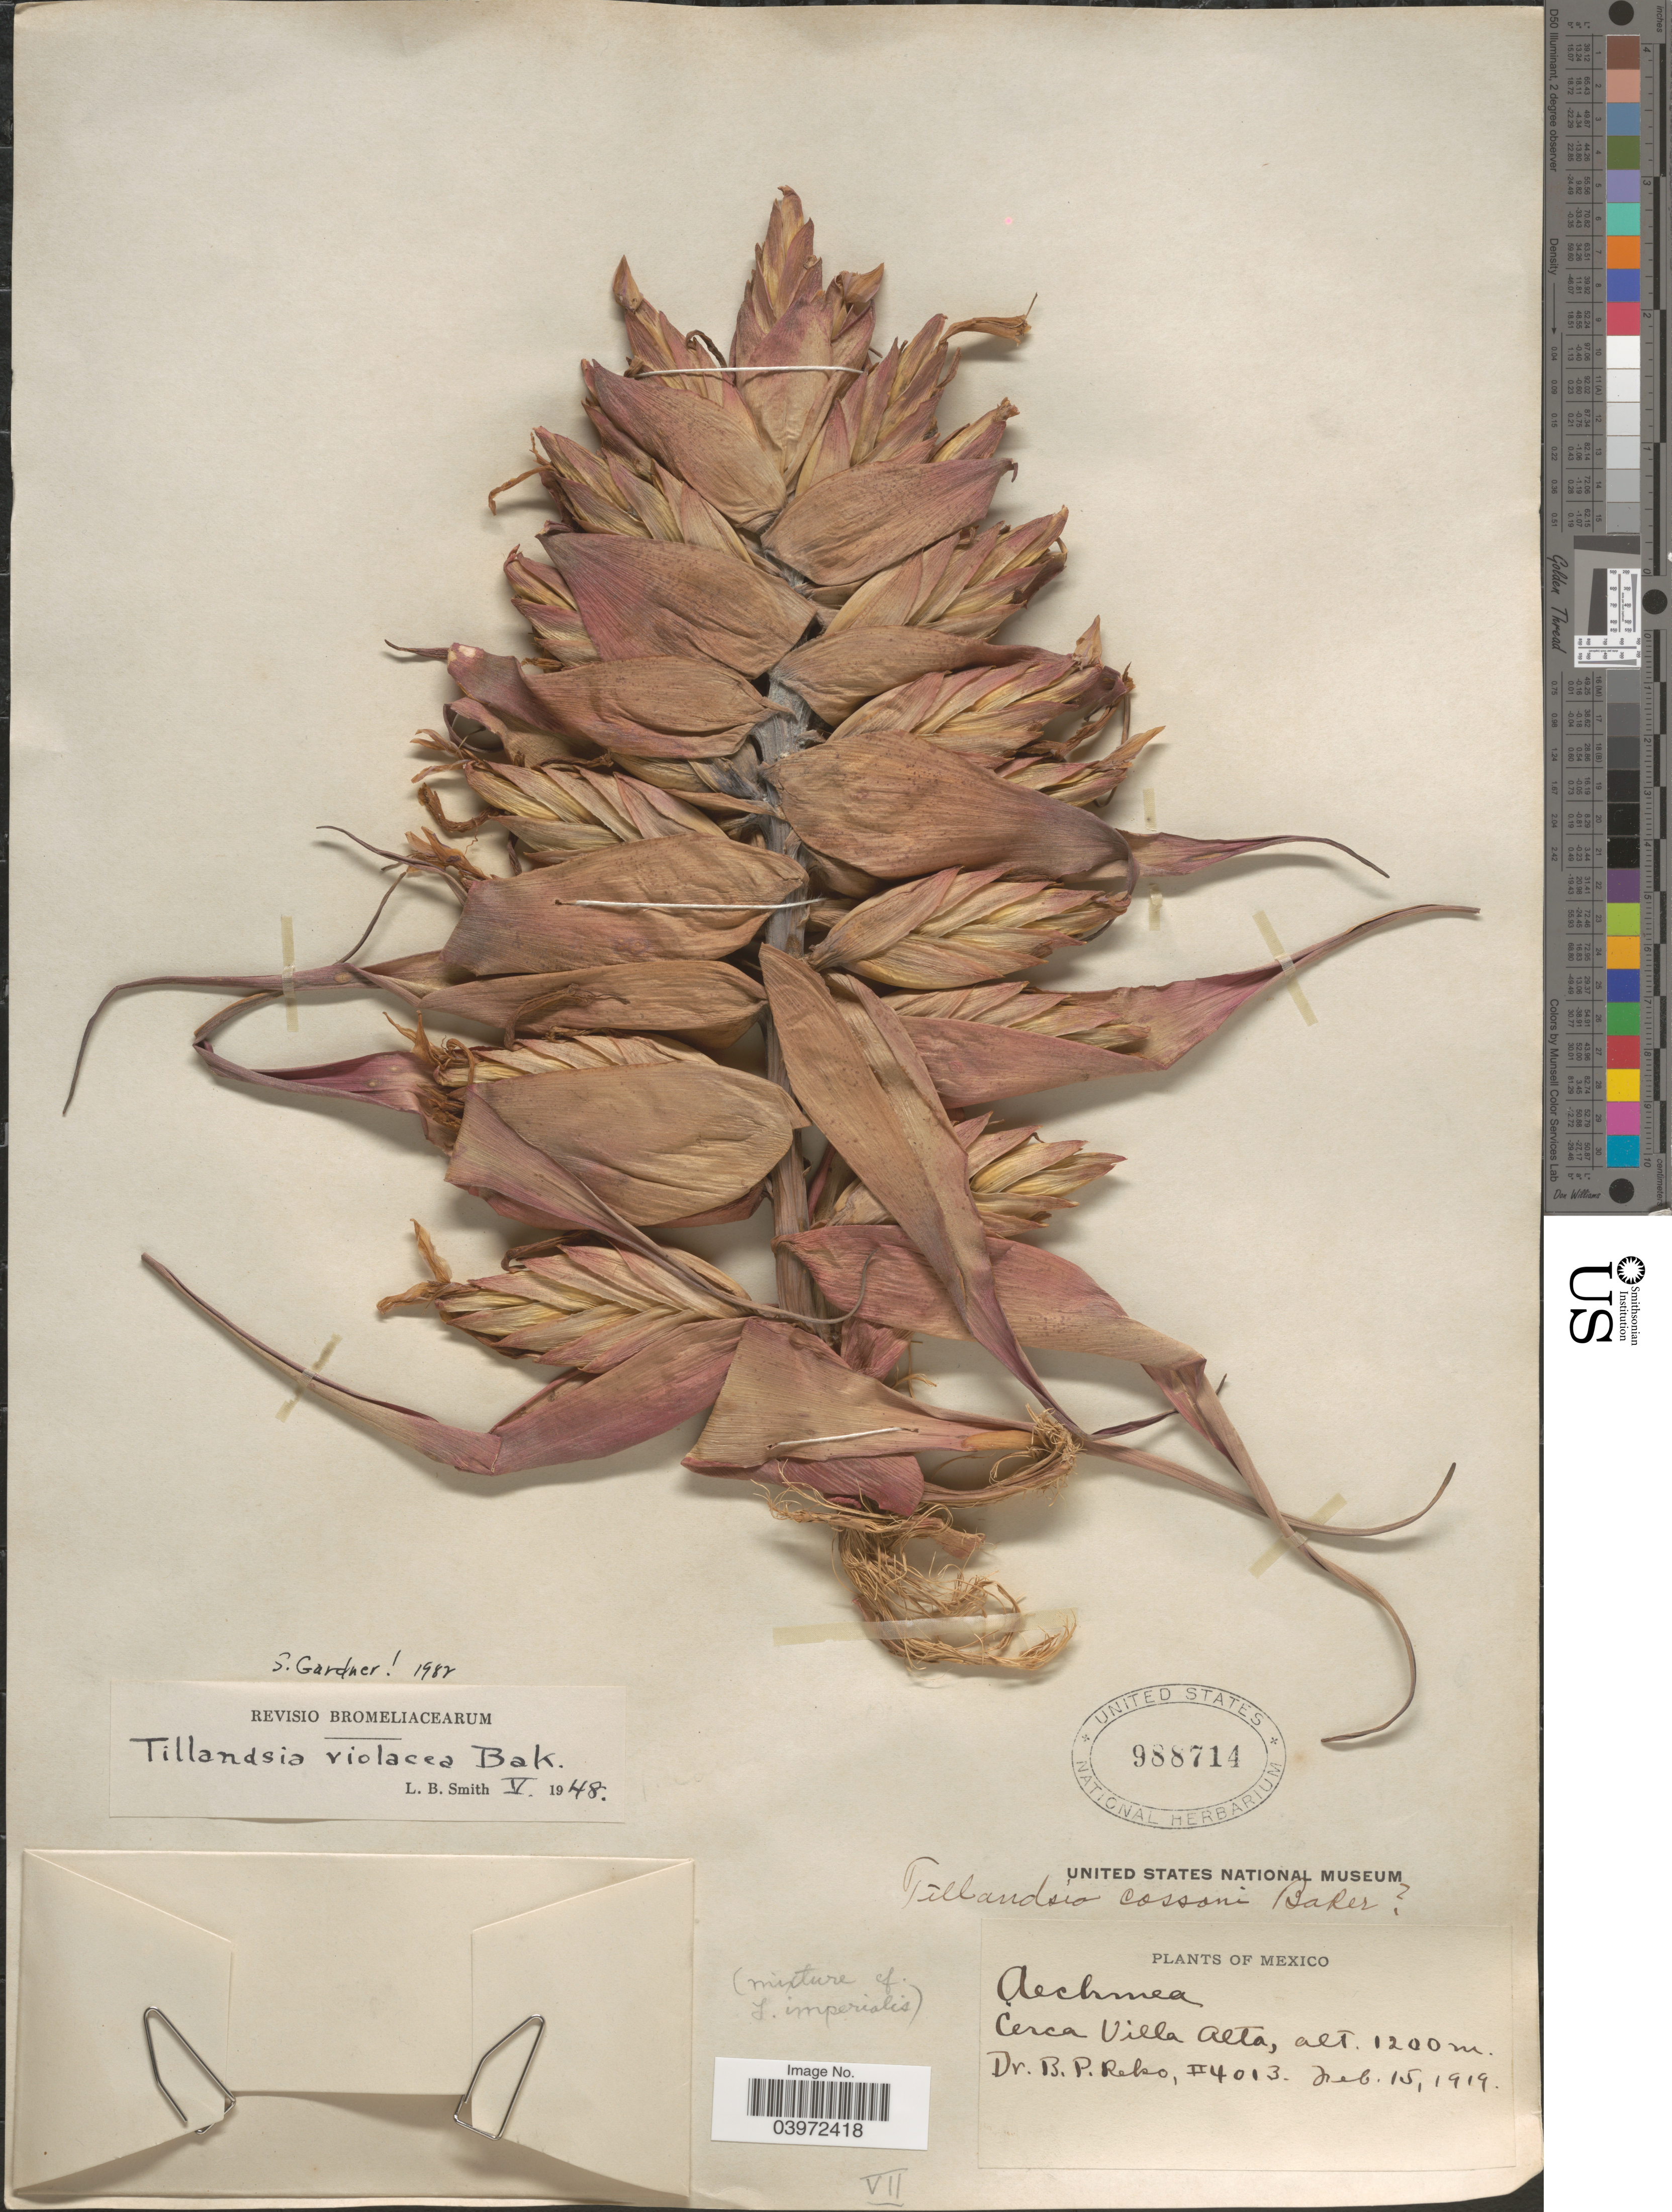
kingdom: Plantae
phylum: Tracheophyta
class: Liliopsida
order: Poales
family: Bromeliaceae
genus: Tillandsia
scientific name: Tillandsia violacea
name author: Klotzsch ex Beer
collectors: B. P. Reko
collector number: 4013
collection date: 1919-02-15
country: Mexico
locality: Cerca Villa Alta.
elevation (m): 1200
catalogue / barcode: US 988714